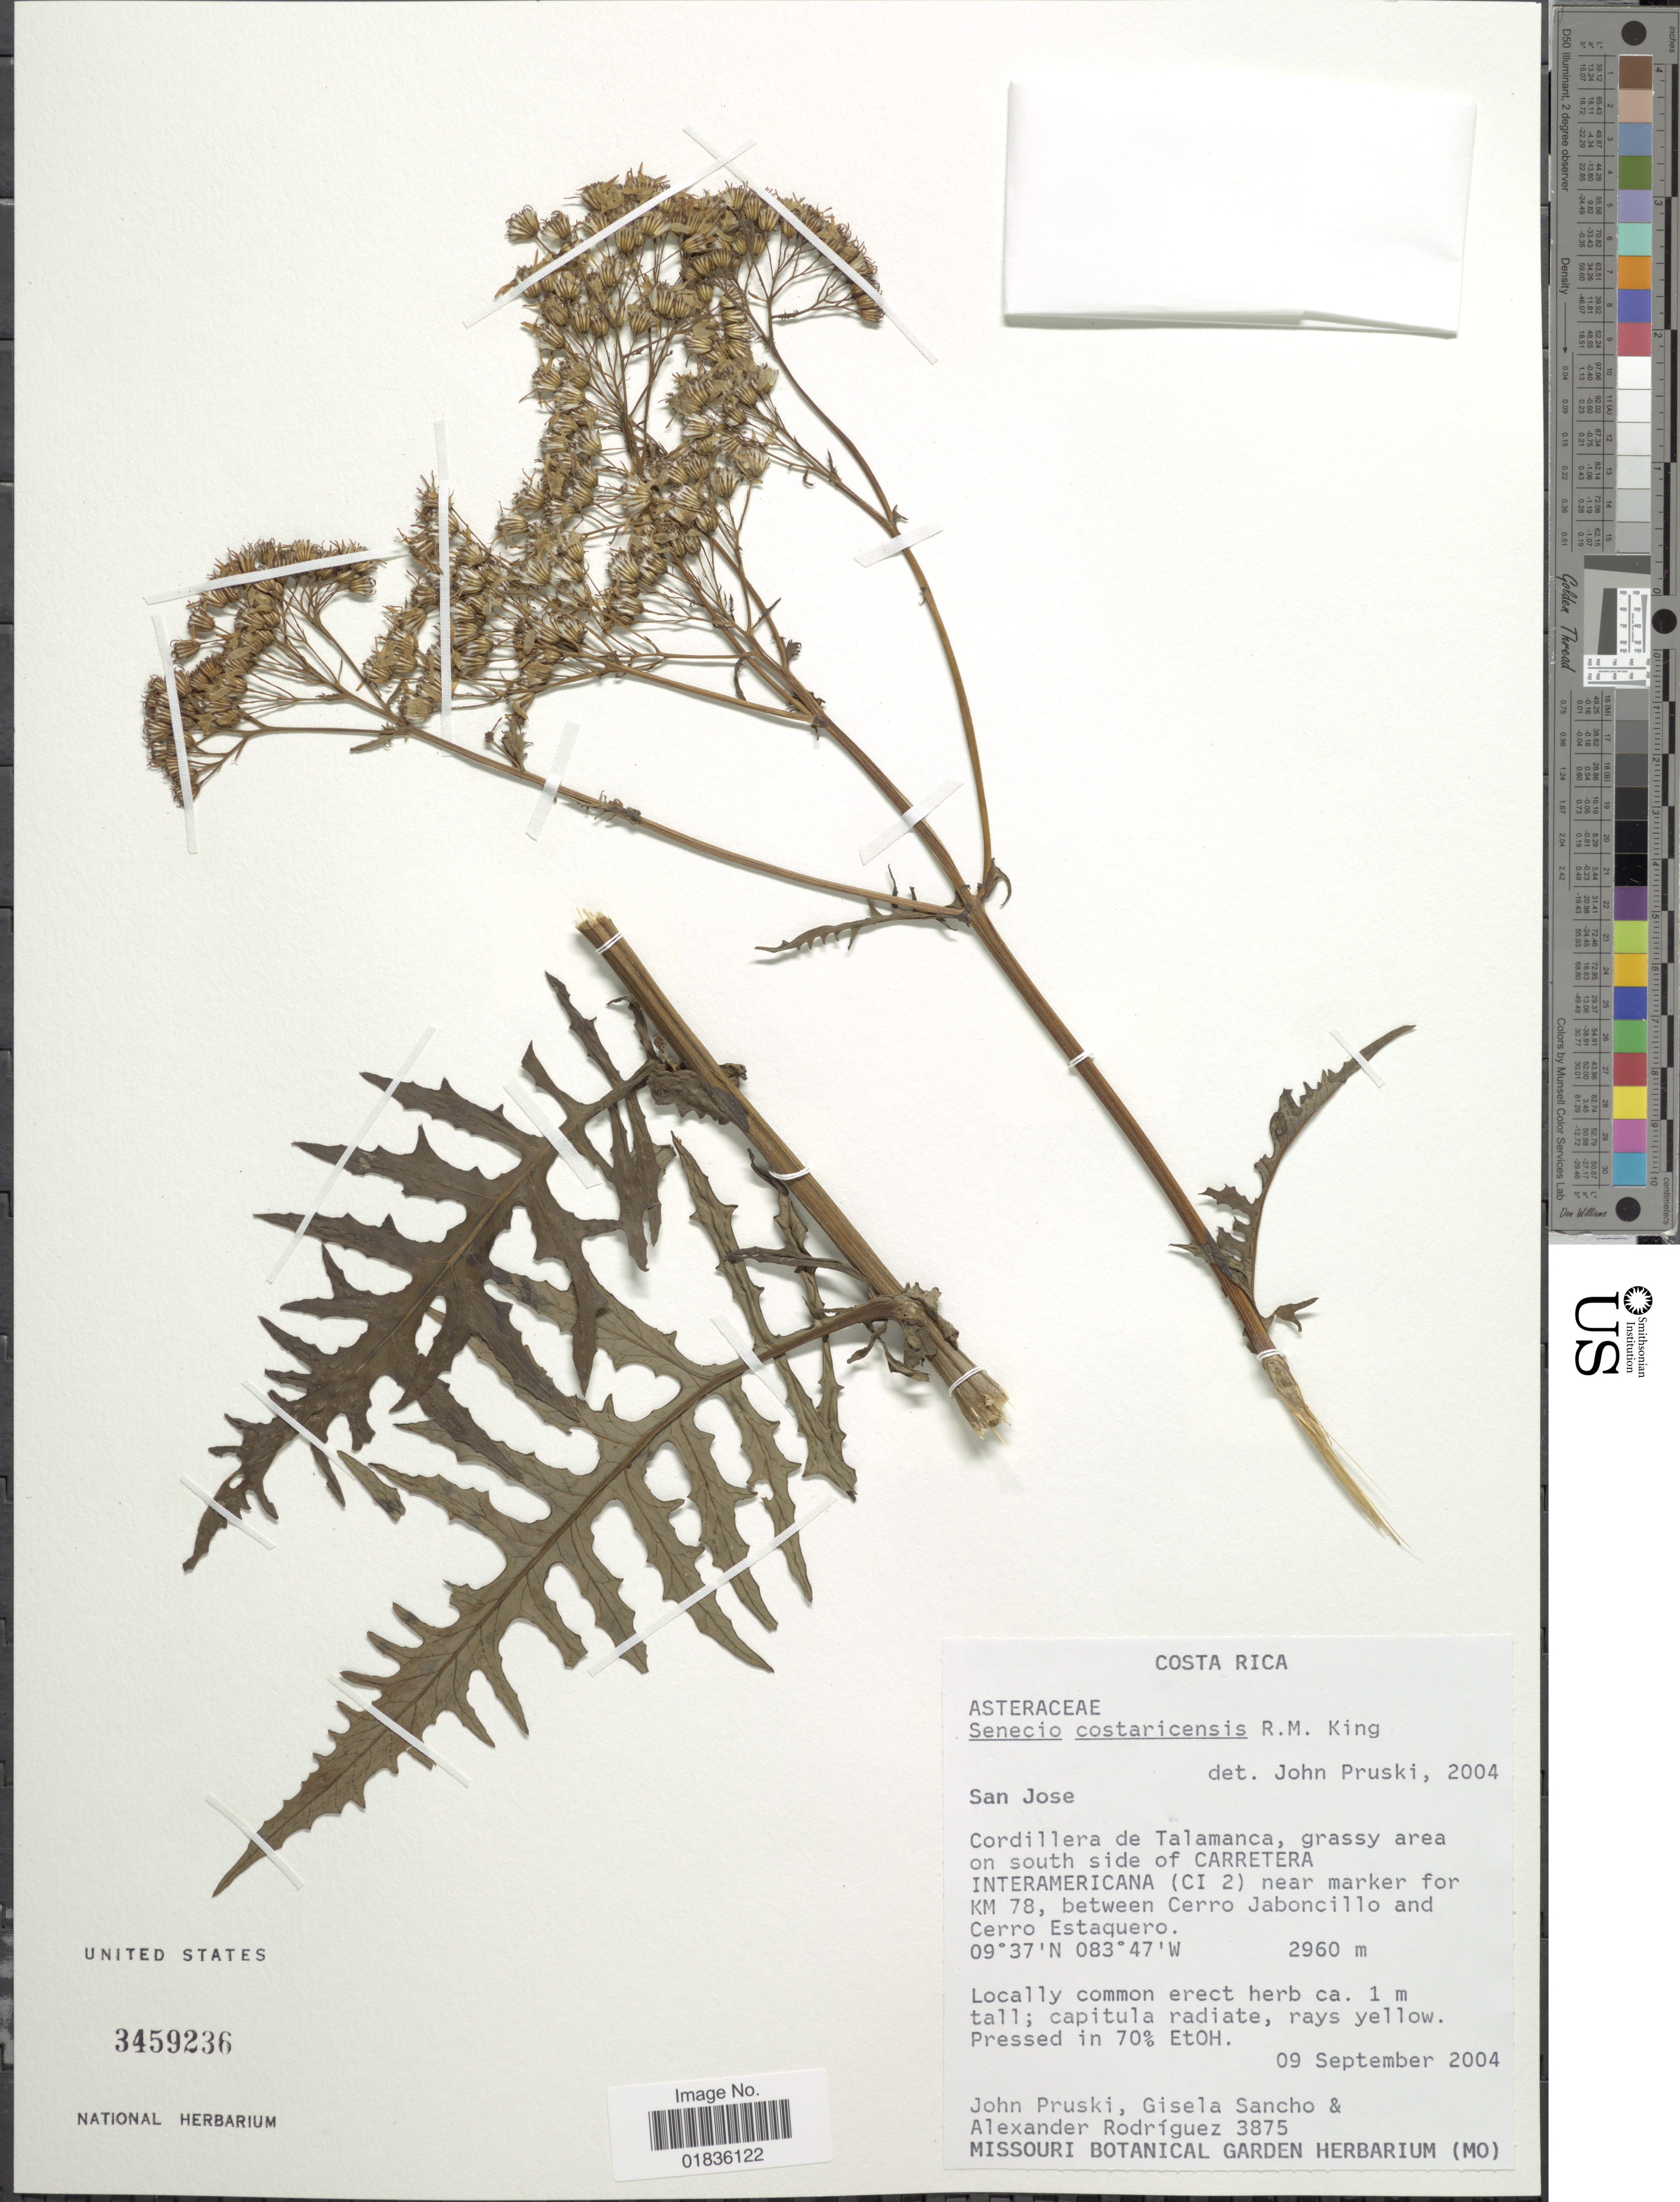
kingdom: Plantae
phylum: Tracheophyta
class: Magnoliopsida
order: Asterales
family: Asteraceae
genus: Senecio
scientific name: Senecio costaricensis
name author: R.M. King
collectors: J. F. Pruski, G. Sancho & A. Rodriguez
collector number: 3875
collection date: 2004-09-09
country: Costa Rica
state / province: San José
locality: Cordillera de Talamanca, grassy area on south side of Carretera Interamericana (CI 2) near marker for KM 78, between Cerro Jaboncillo and Cerro Estaquero.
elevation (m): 2960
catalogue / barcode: US 3459236